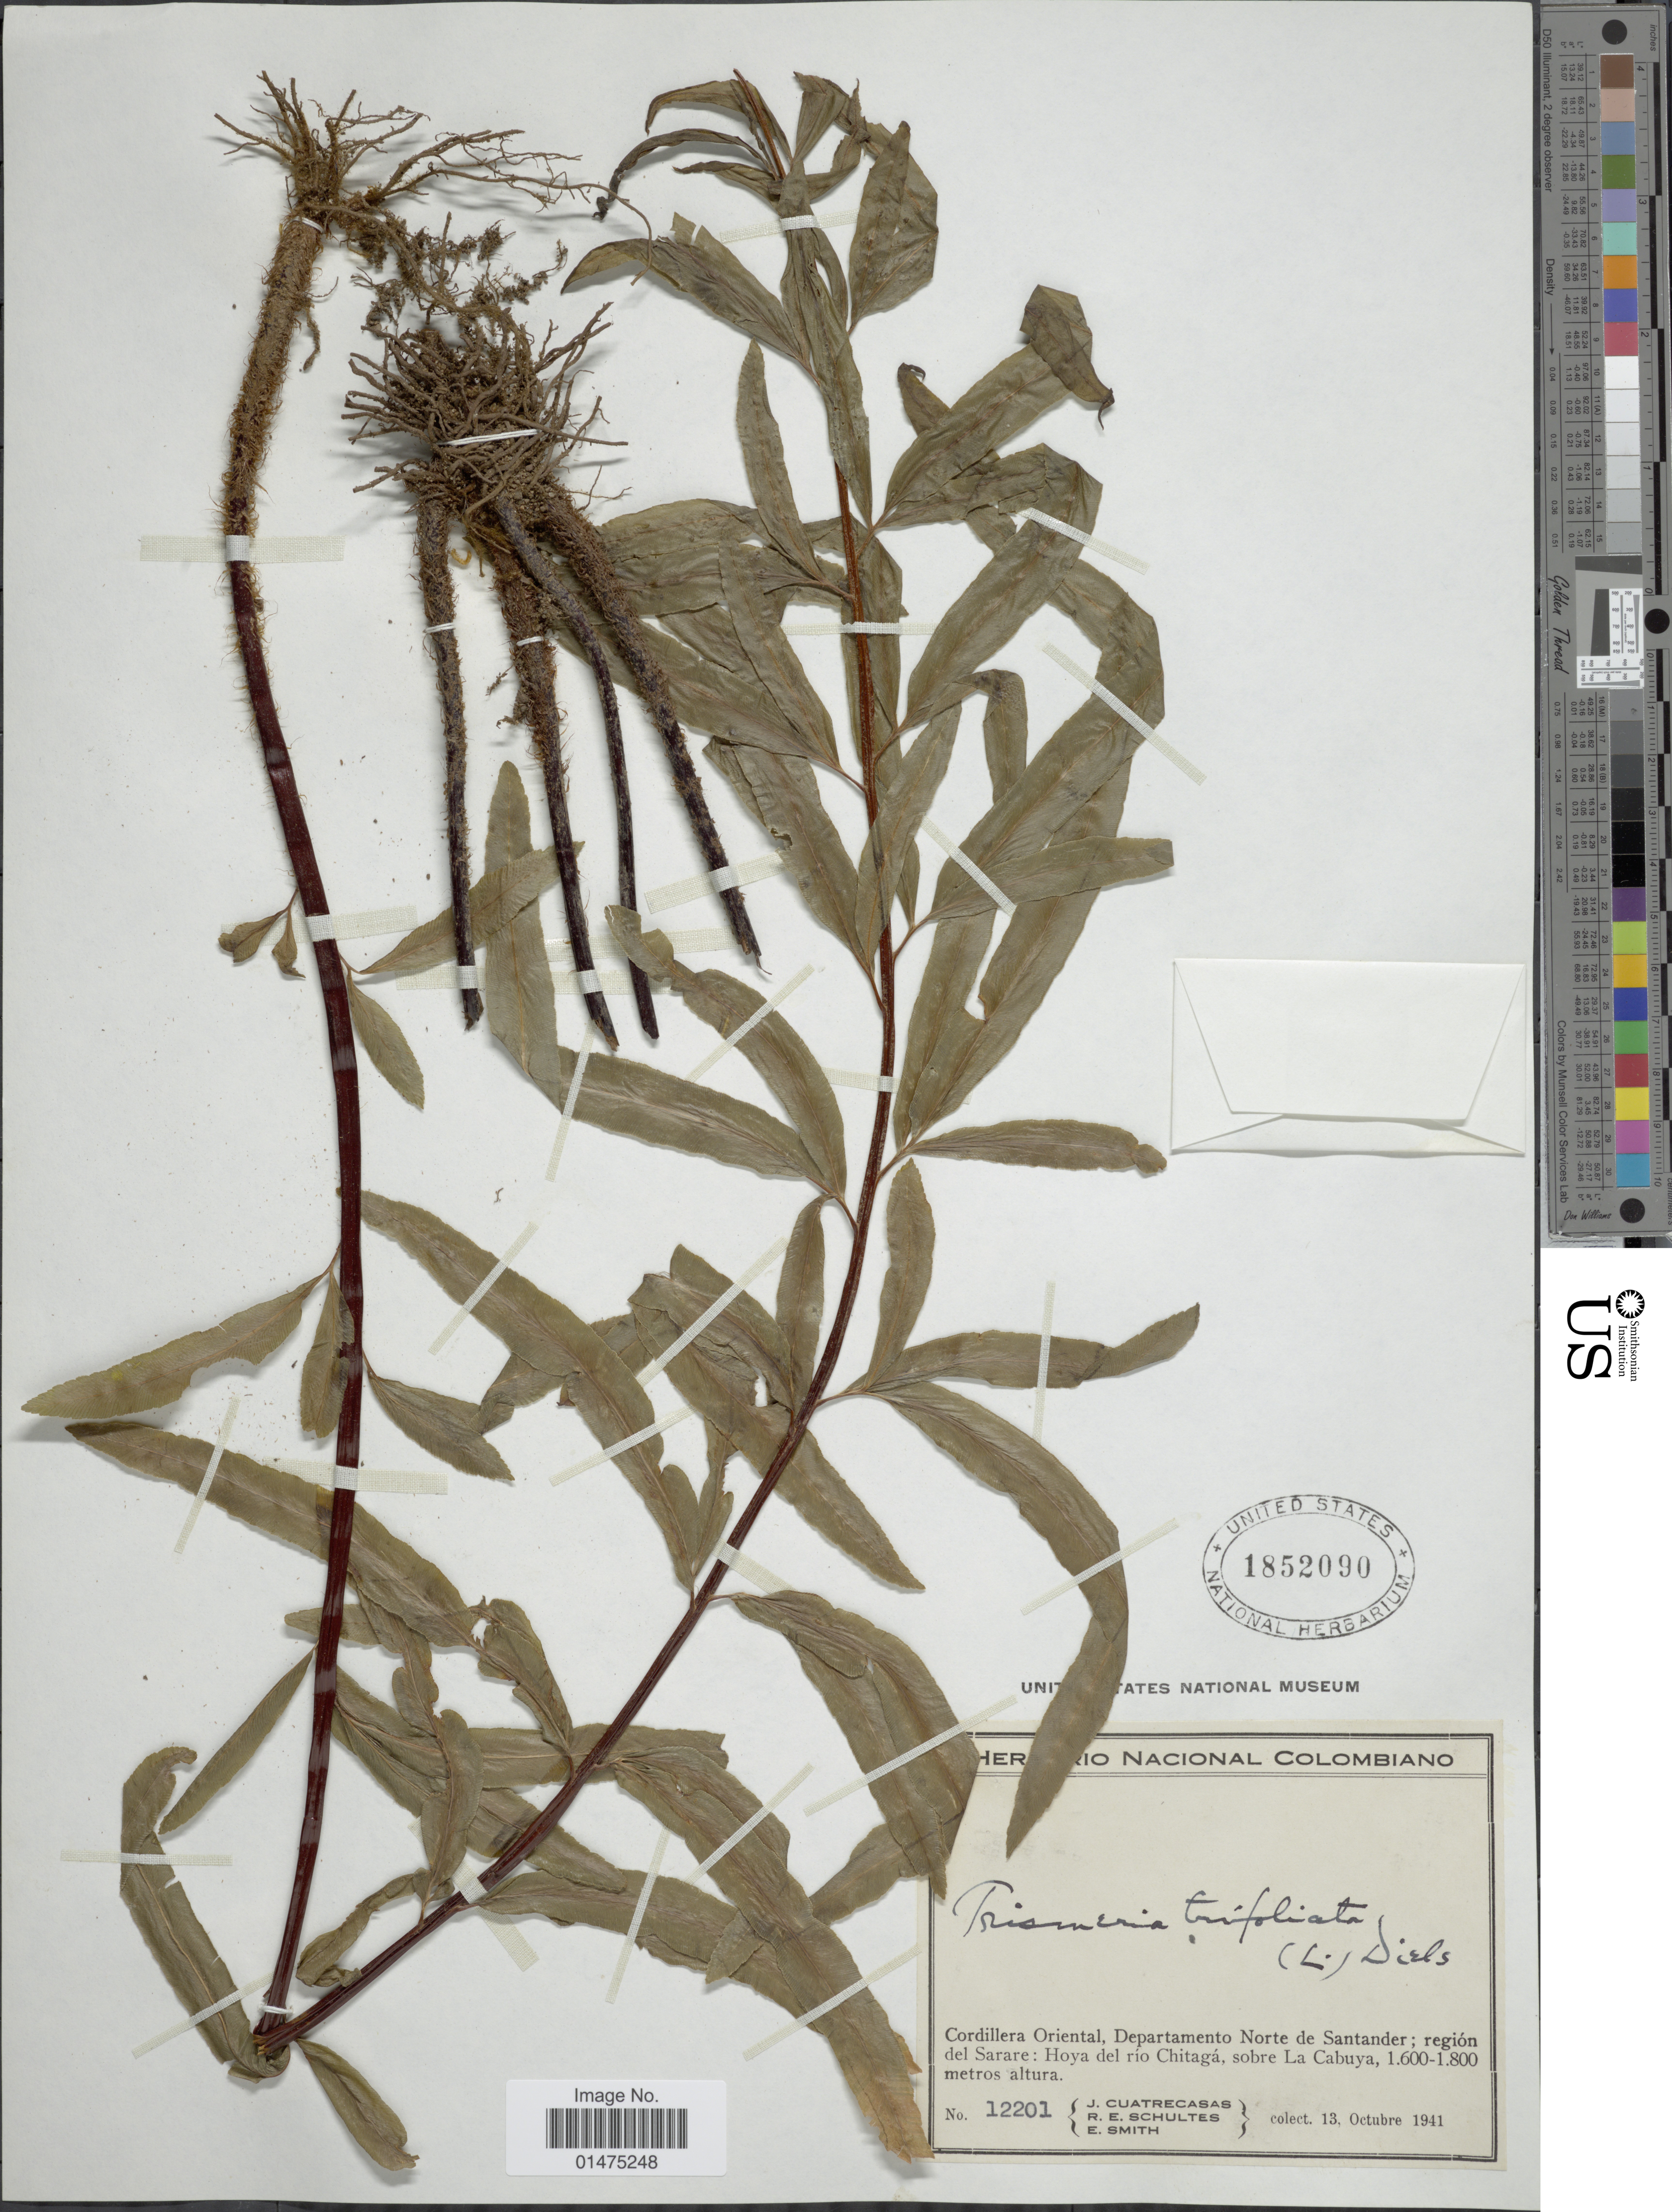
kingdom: Plantae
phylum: Tracheophyta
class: Polypodiopsida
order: Polypodiales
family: Pteridaceae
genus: Pityrogramma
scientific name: Pityrogramma trifoliata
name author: (L.) R.M. Tryon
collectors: J. Cuatrecasas, R. E. Schultes & C. E. Smith Jr.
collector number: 12201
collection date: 1941-10-13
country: Colombia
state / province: Norte de Santander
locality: Cordillera Oriental, región del Sarare, Hoya del rio Chitagá, sobre La Cabuya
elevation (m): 1600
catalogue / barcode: US 1852090